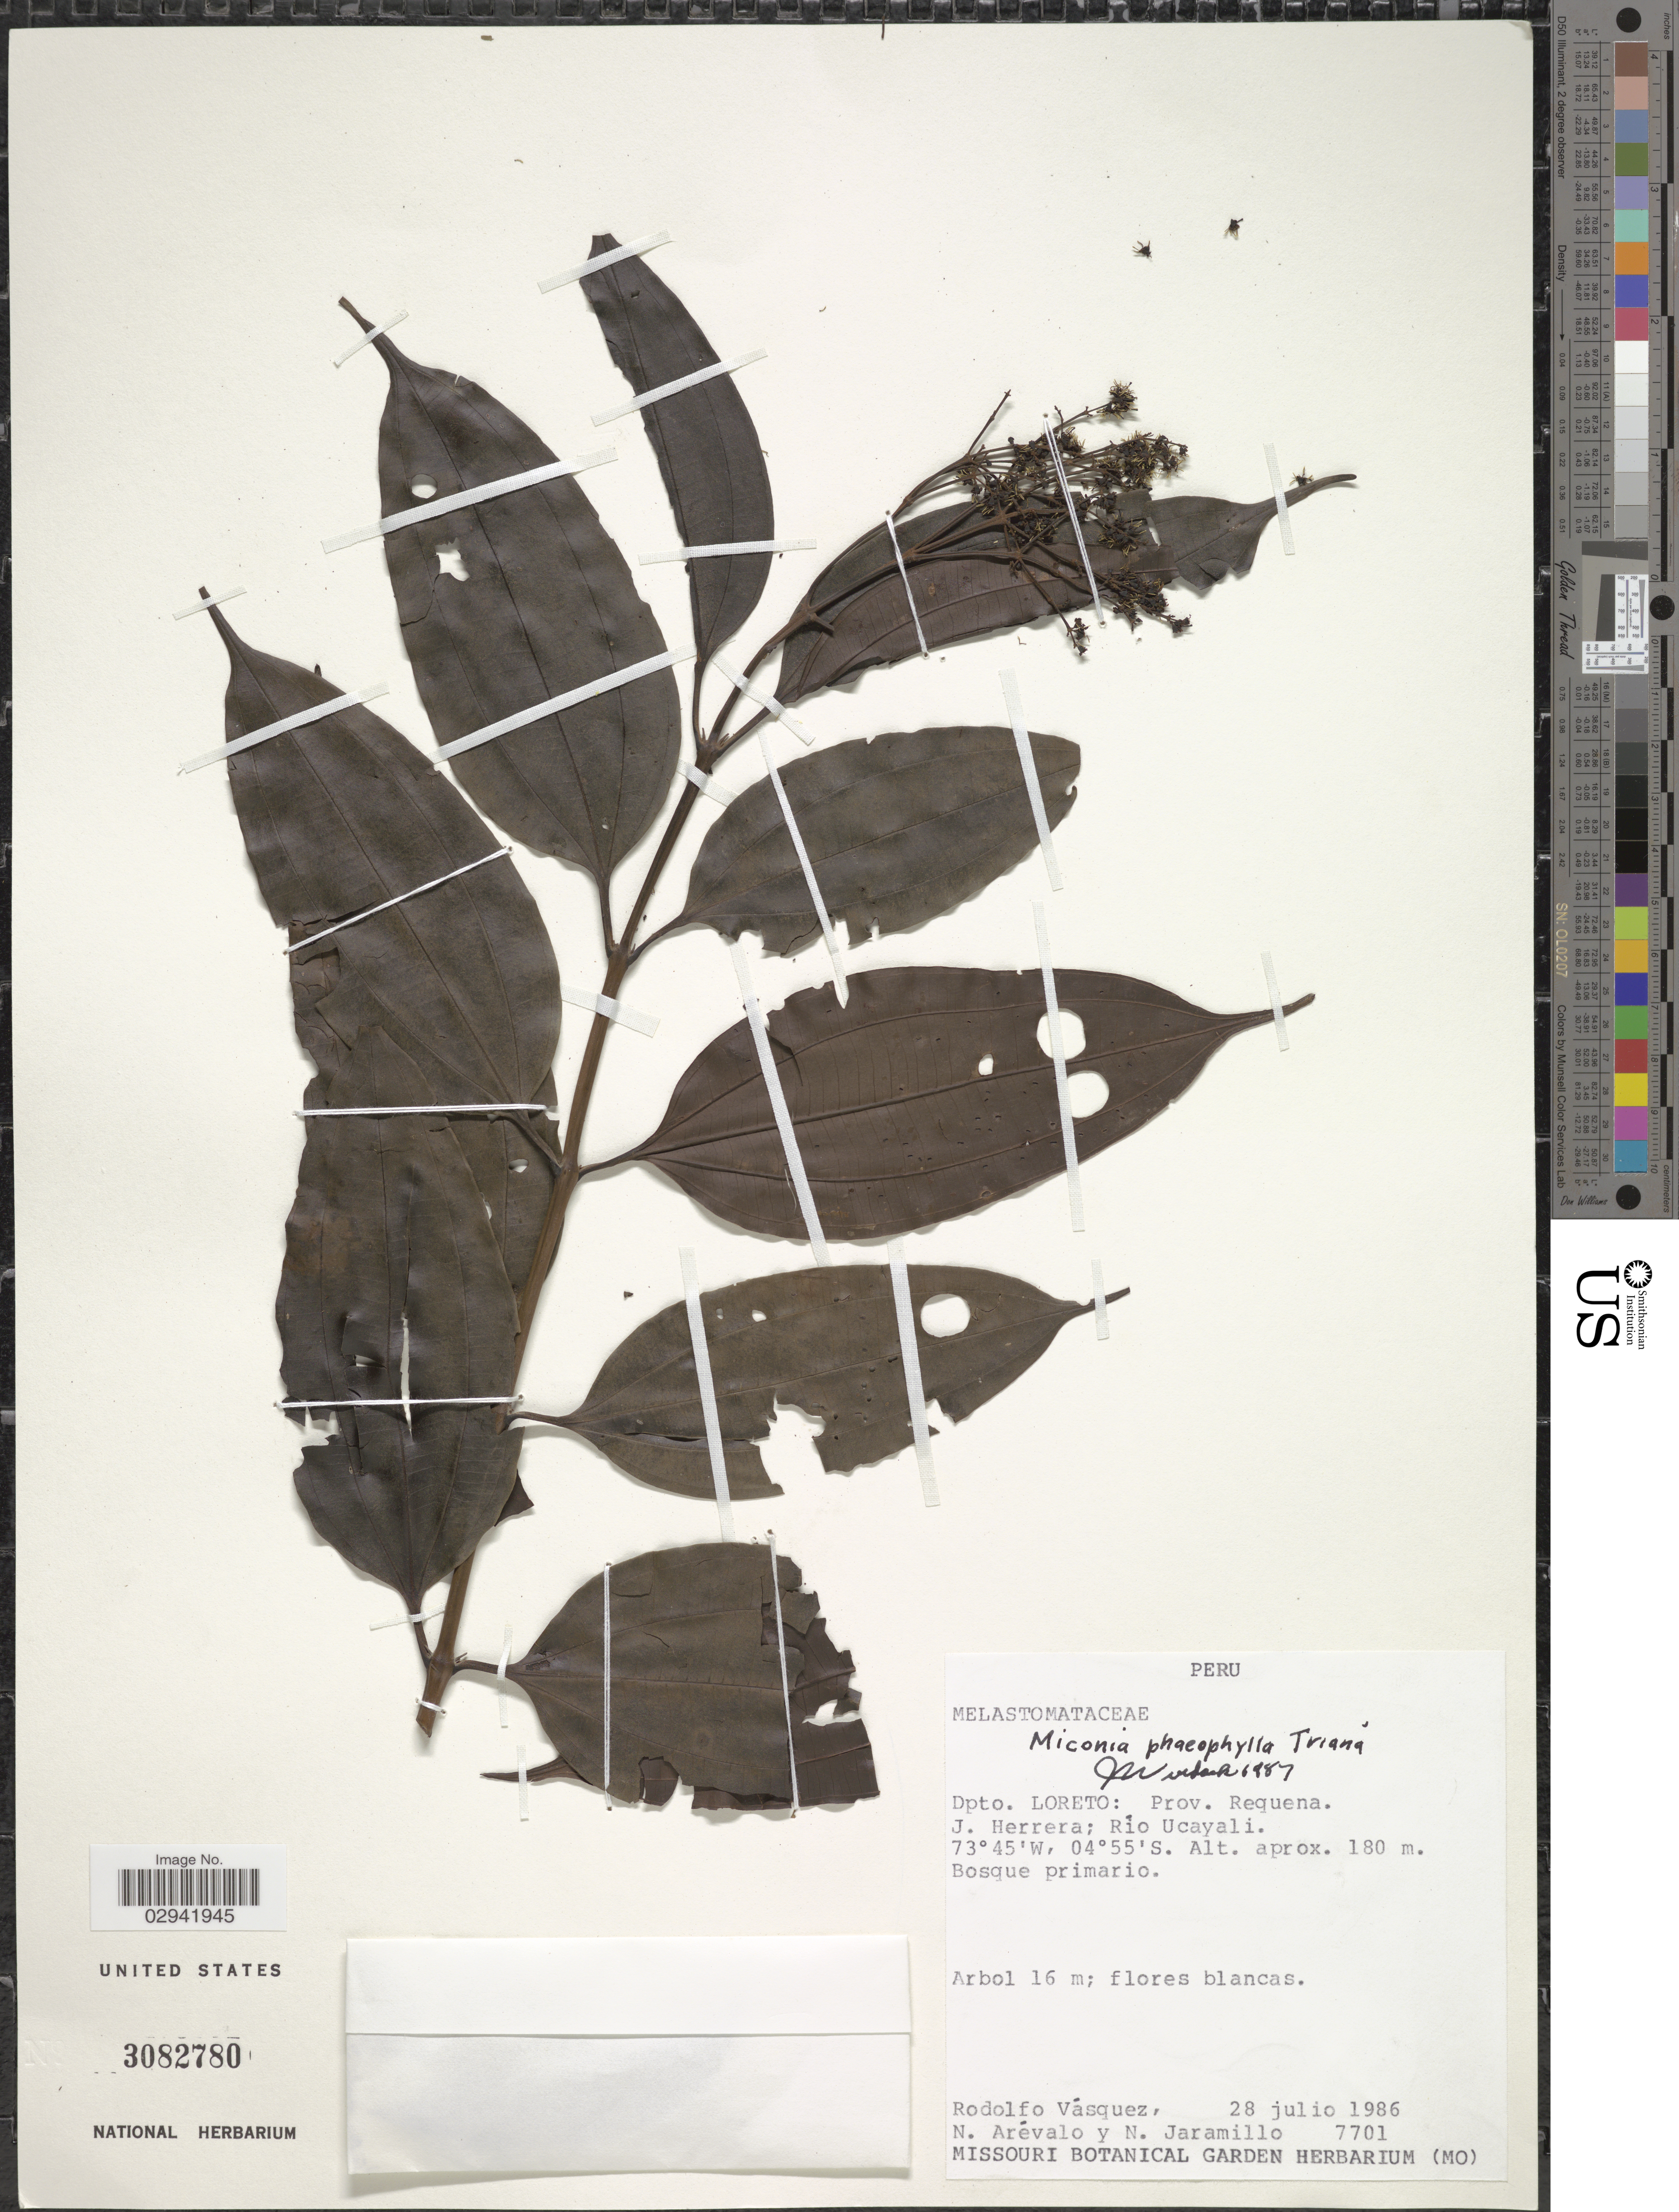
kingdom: Plantae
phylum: Tracheophyta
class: Magnoliopsida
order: Myrtales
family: Melastomataceae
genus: Miconia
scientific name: Miconia phaeophylla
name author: Triana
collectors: R. Vásquez, N. Arévalo & N. Jaramillo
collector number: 7701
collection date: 1986-07-28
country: Peru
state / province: Loreto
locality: Dpto. Loreto: Prov. Requena. J. Herrera; Río Ucayali.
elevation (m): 180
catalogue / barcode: US 3082780